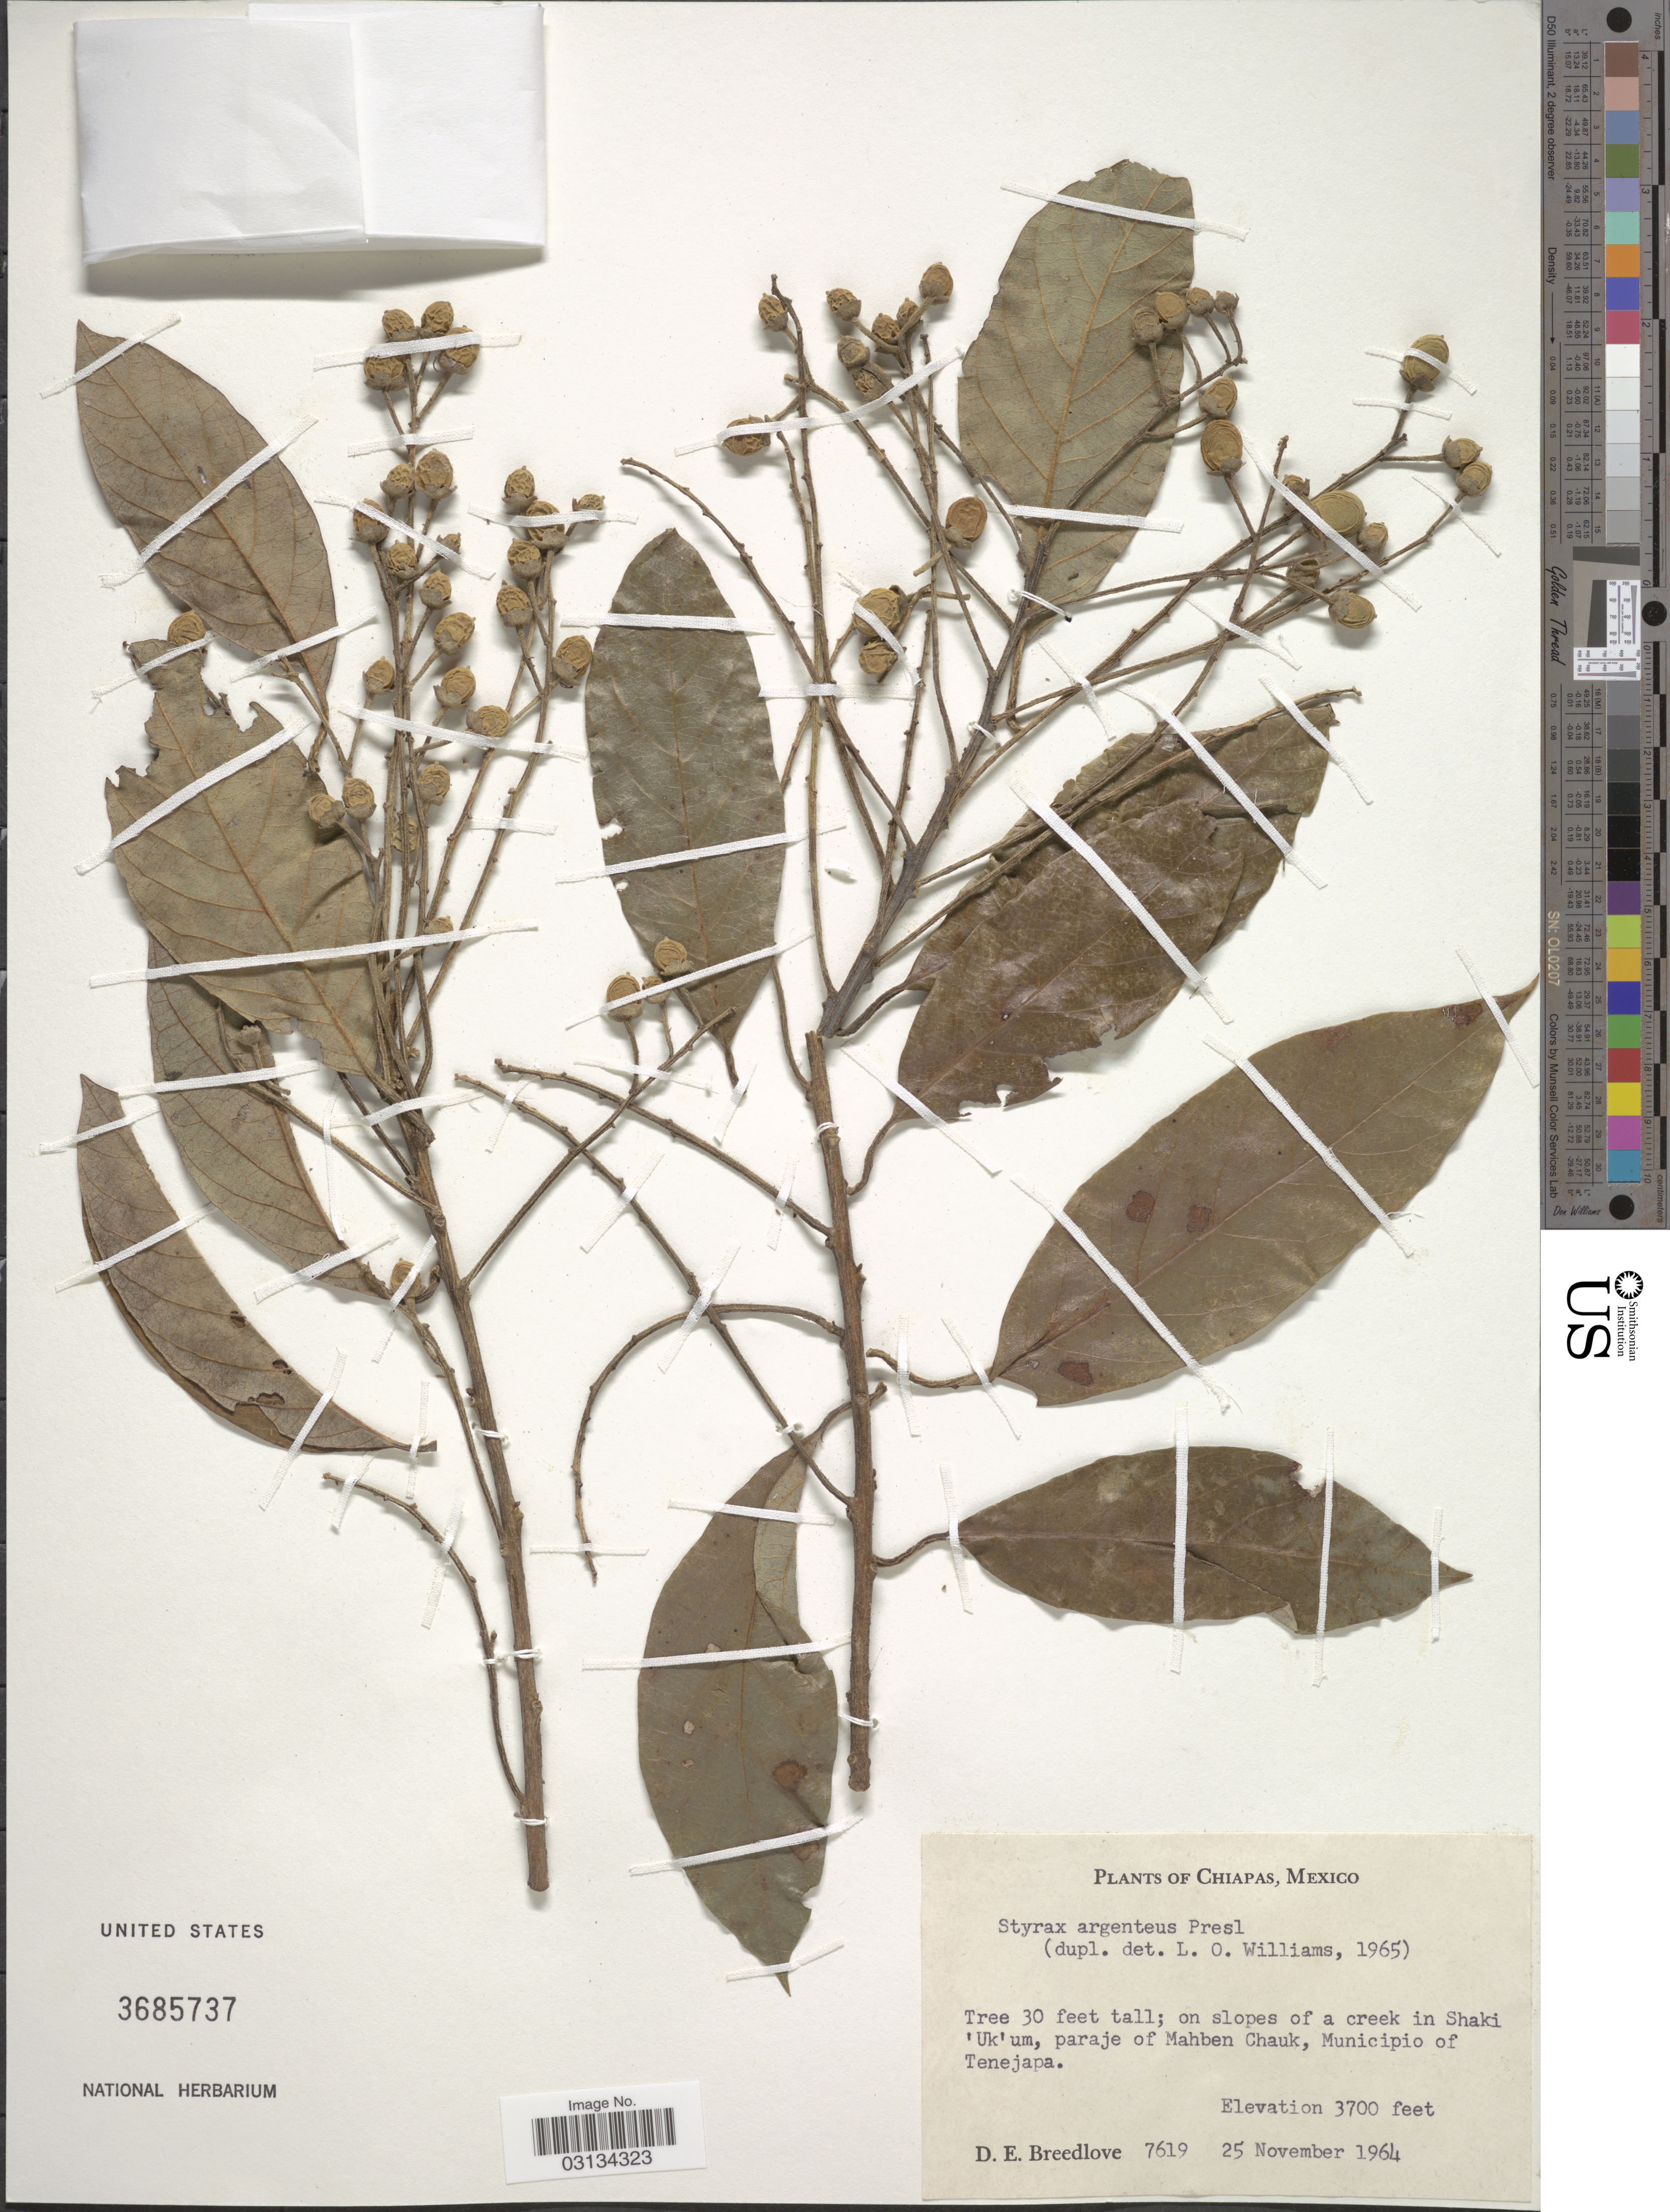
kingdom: Plantae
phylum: Tracheophyta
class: Magnoliopsida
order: Ericales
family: Styracaceae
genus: Styrax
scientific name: Styrax argenteus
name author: C. Presl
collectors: D. E. Breedlove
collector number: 7619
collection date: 1964-11-25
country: Mexico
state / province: Chiapas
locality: On slopes of a creek in Shaki 'Uk'um, paraje of Mahben Chauk, Municipio of Tenejapa.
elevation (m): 1128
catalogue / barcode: US 3685737